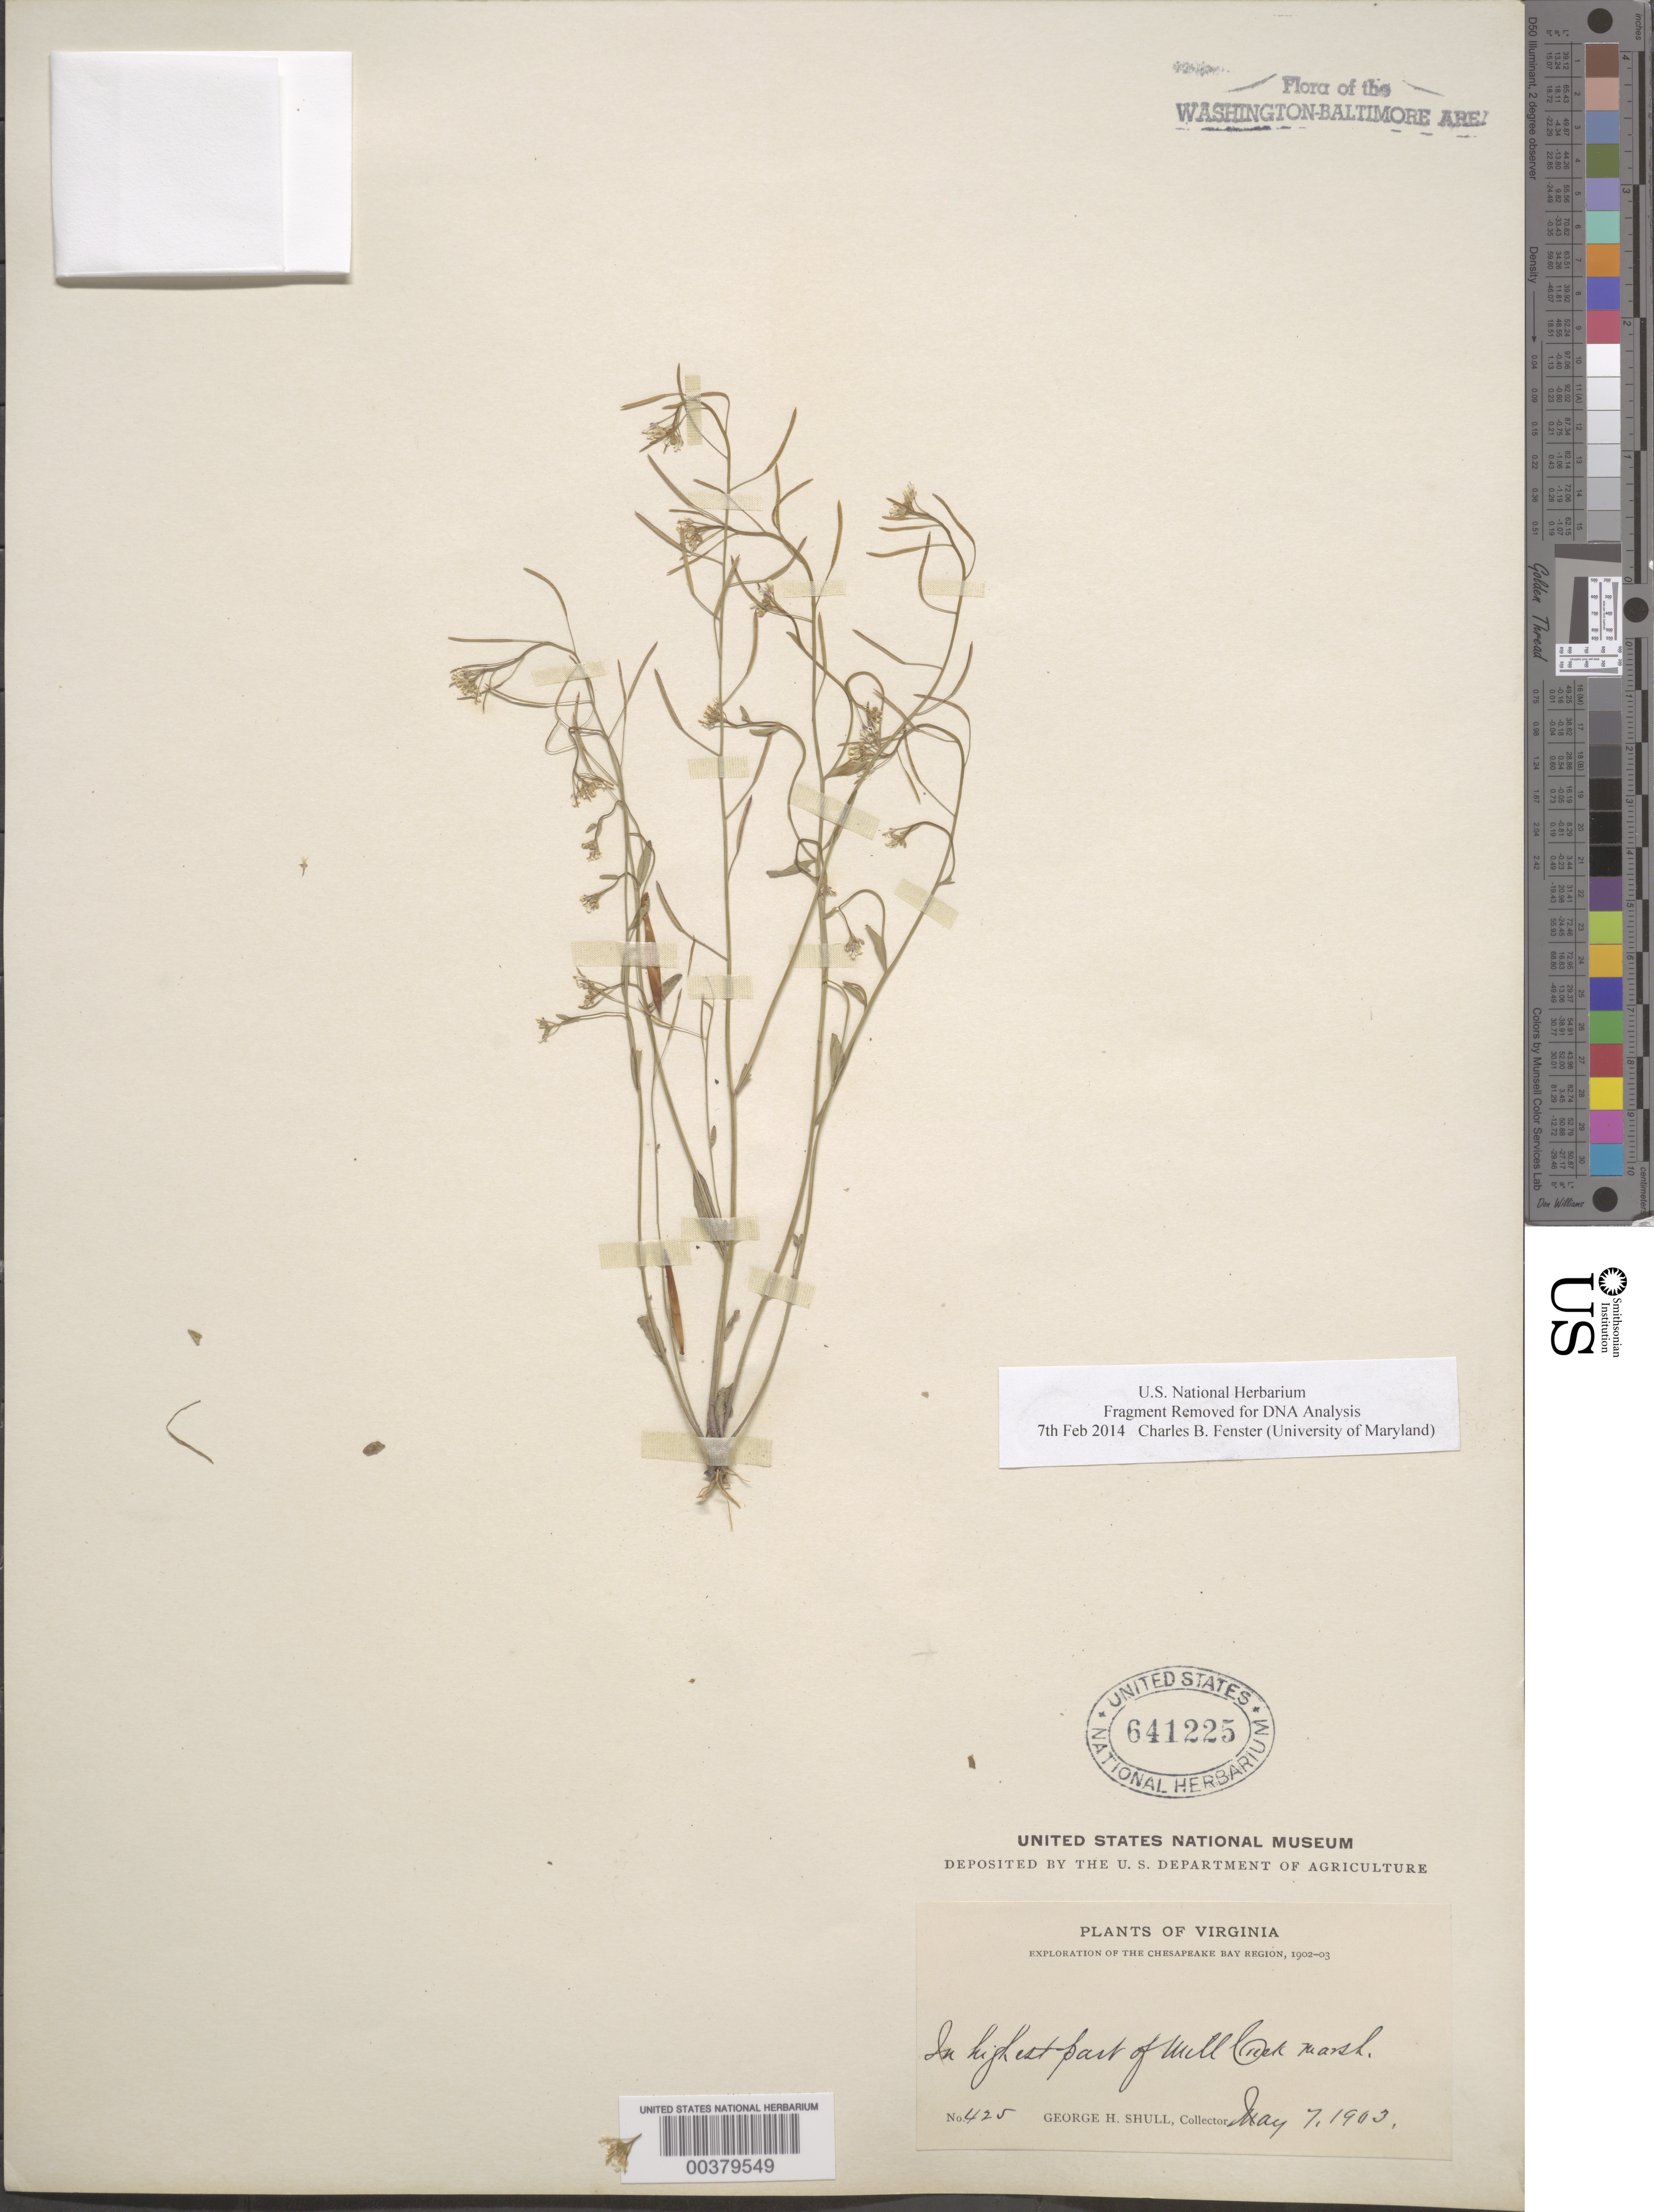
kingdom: Plantae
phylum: Tracheophyta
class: Magnoliopsida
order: Brassicales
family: Brassicaceae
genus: Arabidopsis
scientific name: Arabidopsis thaliana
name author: (L.) Heynh.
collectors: G. H. Shull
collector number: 425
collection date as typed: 07 May 1903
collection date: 1903-05-07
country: United States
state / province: Virginia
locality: Mill Creek Marsh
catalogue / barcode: US 641225